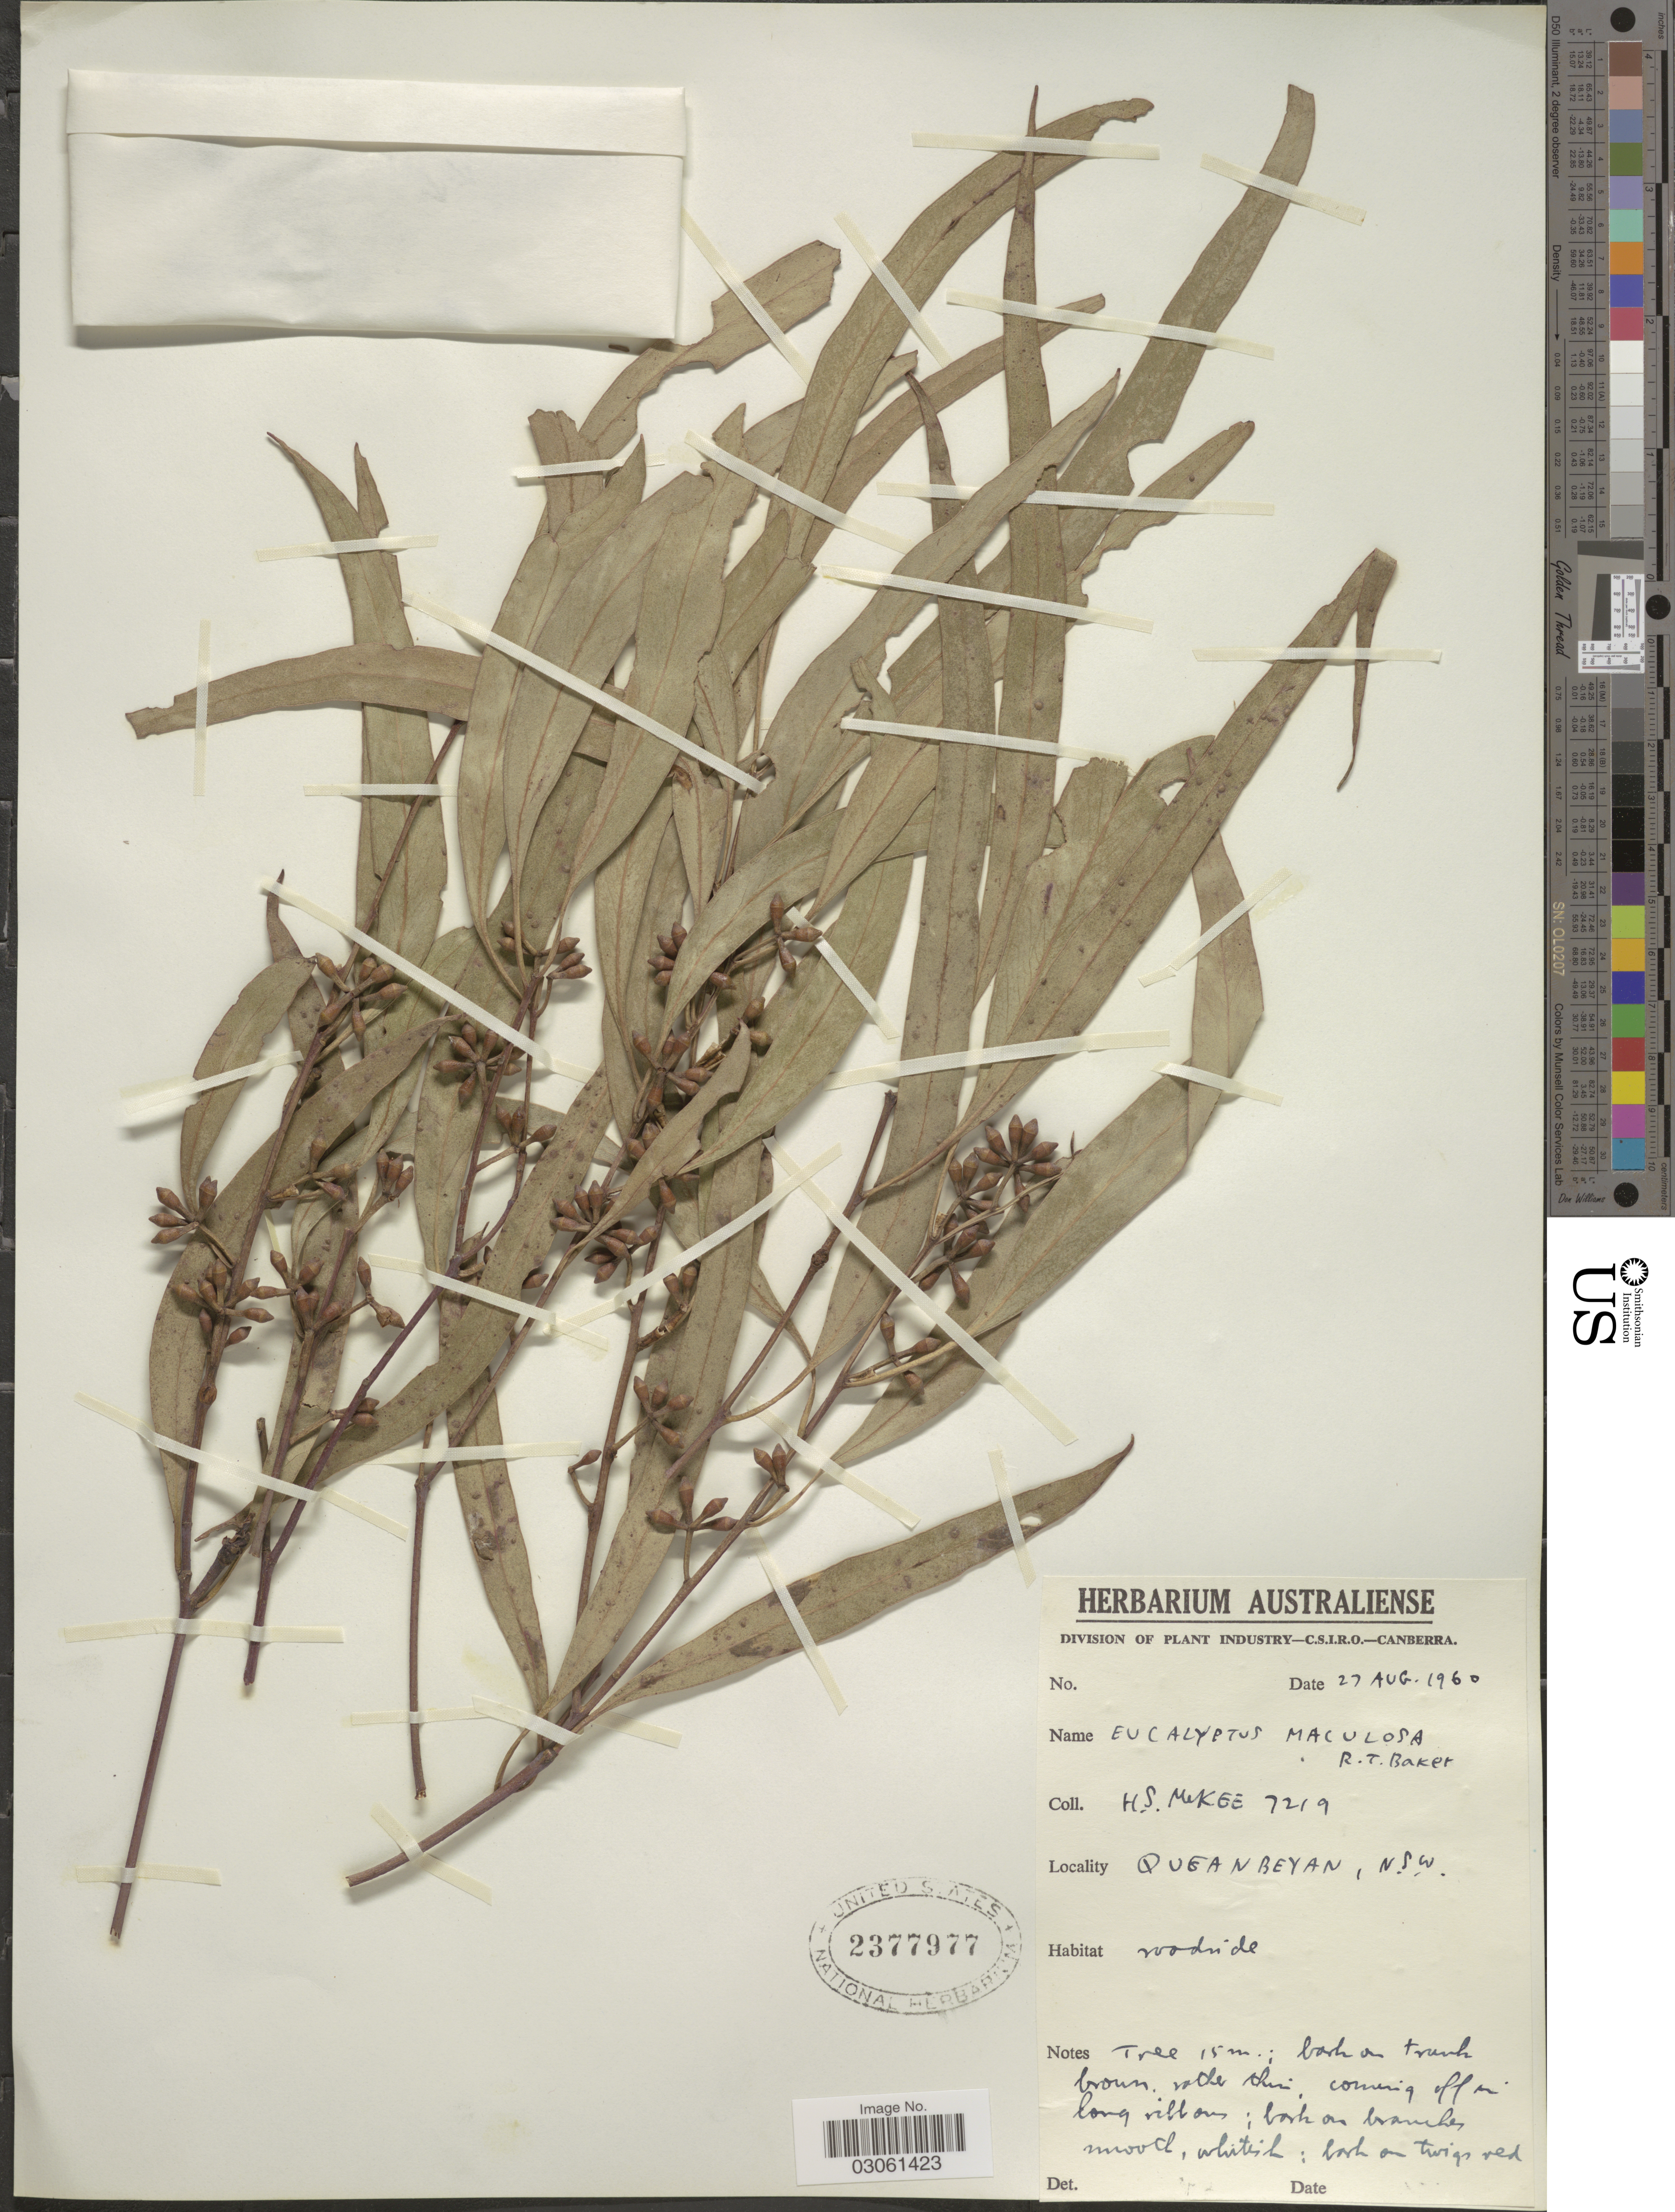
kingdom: Plantae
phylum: Tracheophyta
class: Magnoliopsida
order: Myrtales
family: Myrtaceae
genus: Eucalyptus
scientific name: Eucalyptus maculosa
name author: R.T. Baker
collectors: H. S. McKee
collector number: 7219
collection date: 1960-08-27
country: Australia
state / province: New South Wales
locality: Queanbeyan, N. S. W.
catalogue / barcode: US 2377977